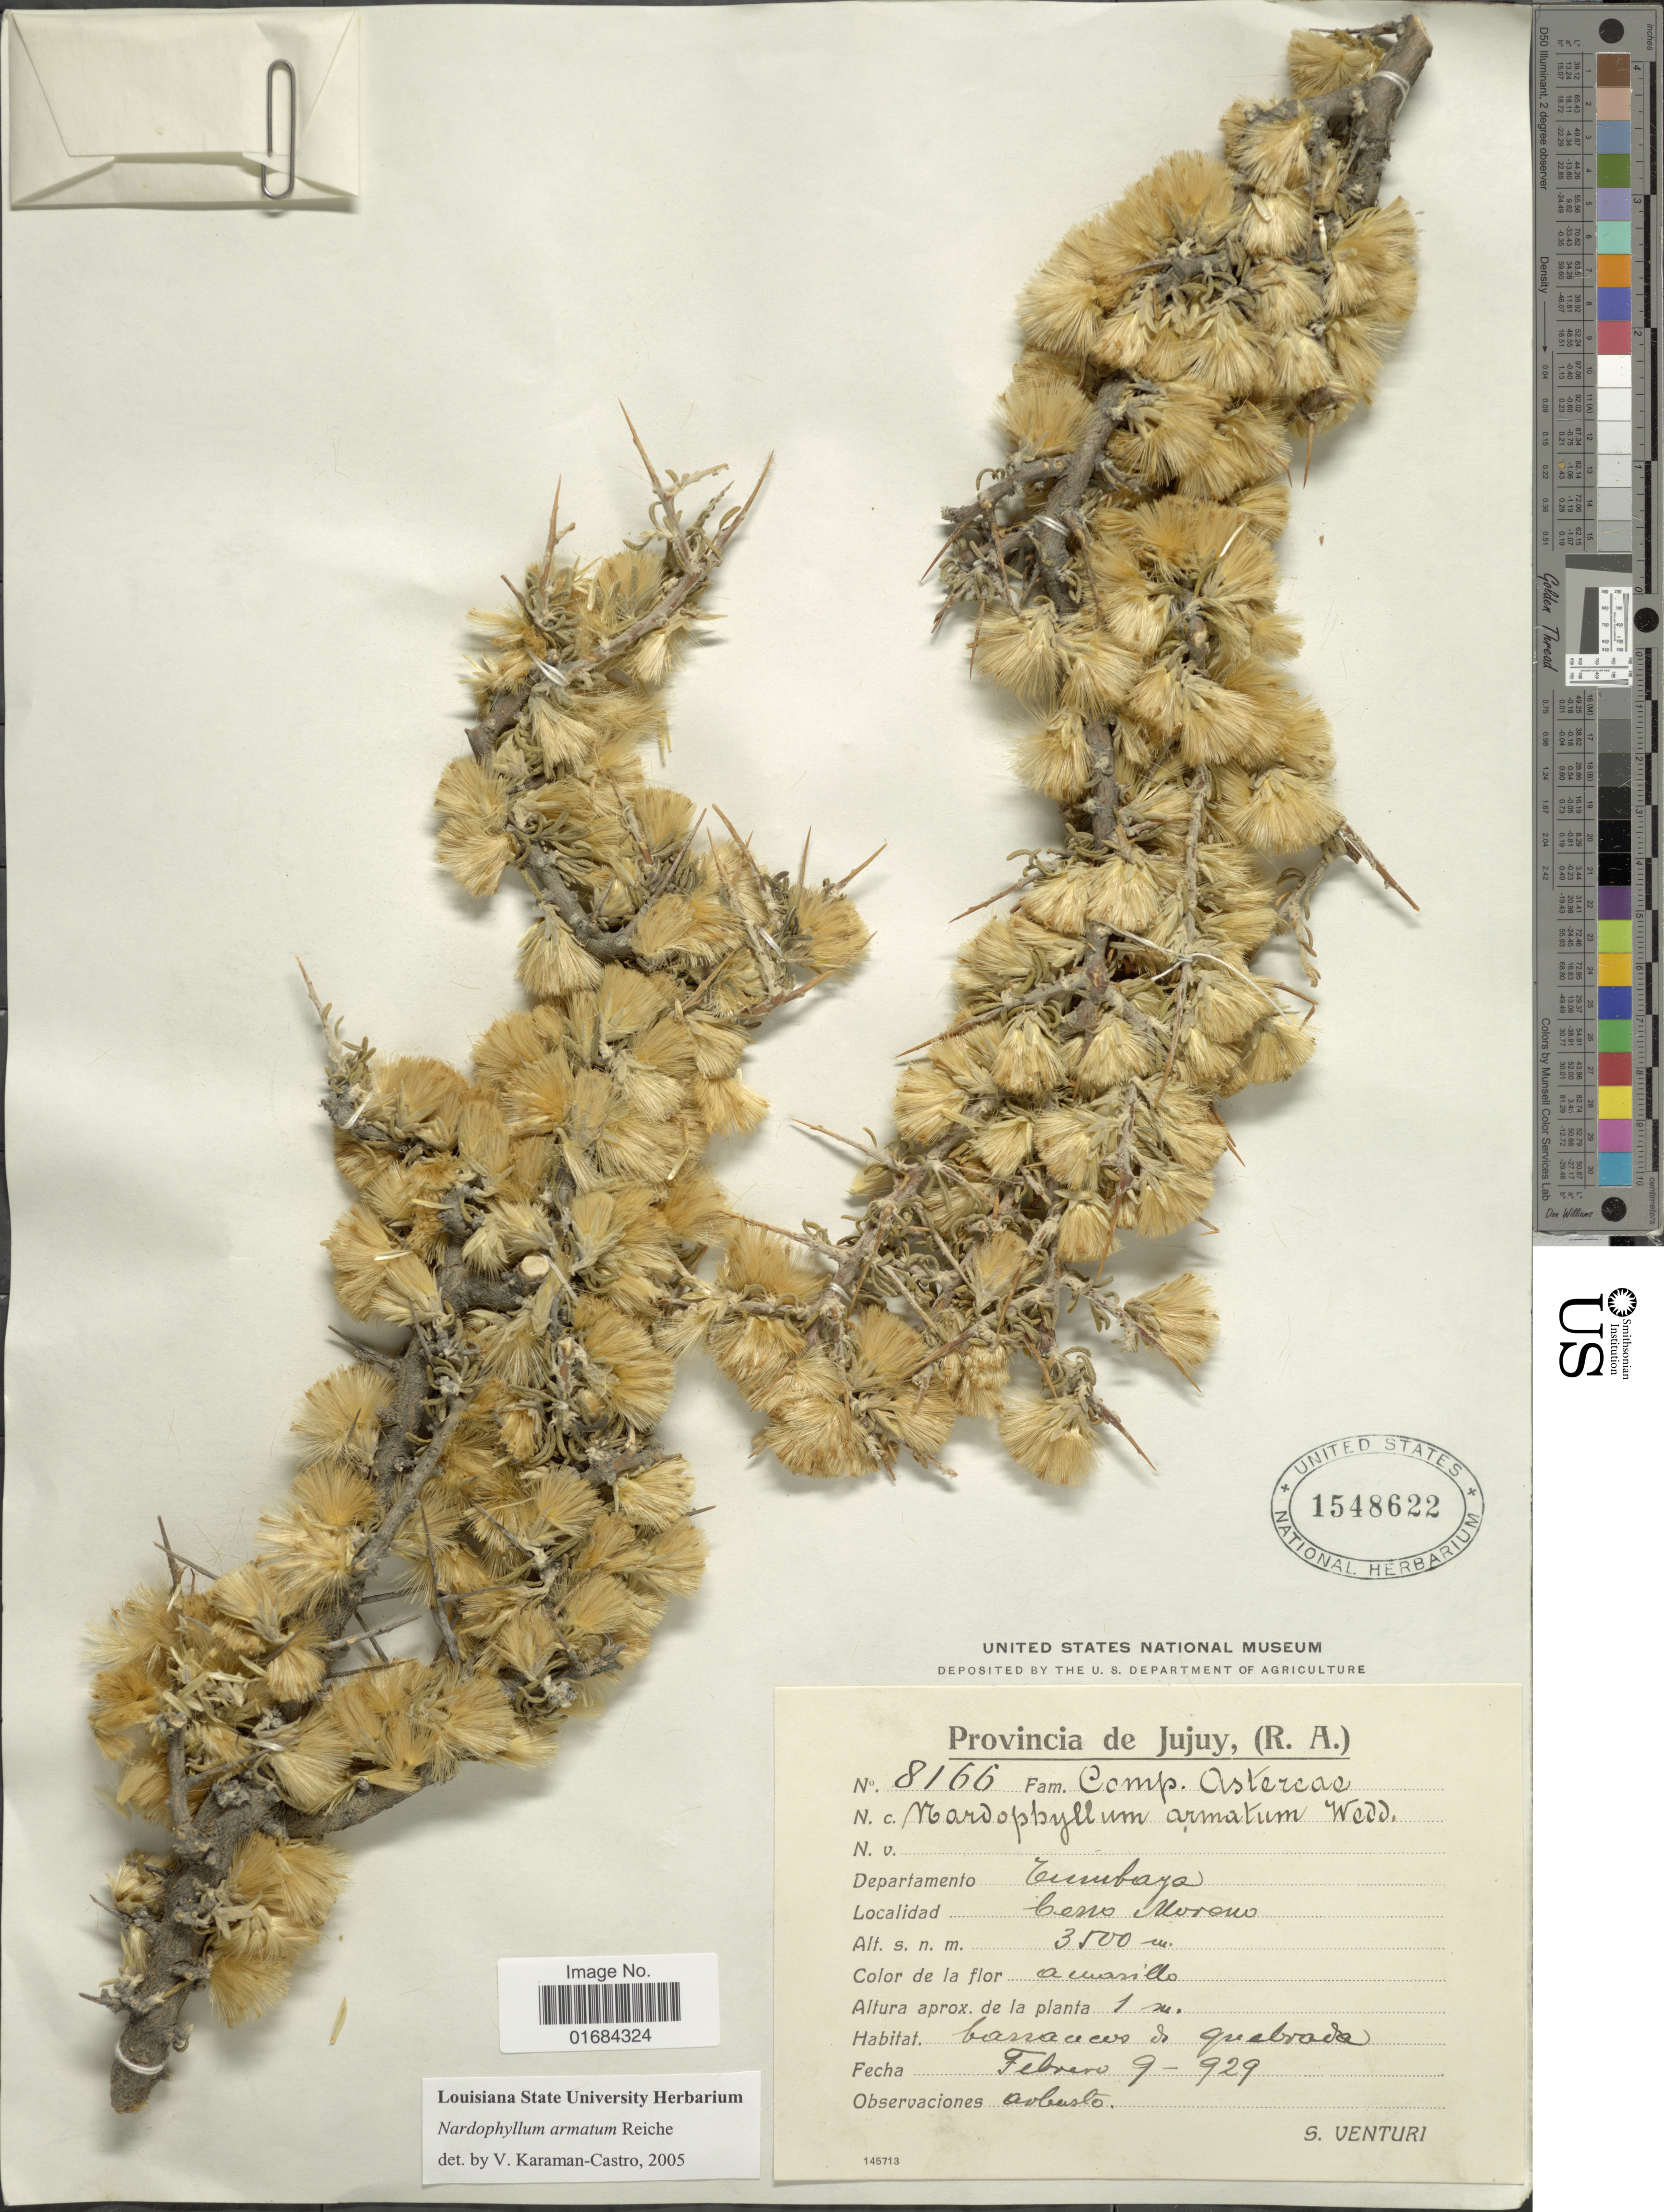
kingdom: Plantae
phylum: Tracheophyta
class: Magnoliopsida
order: Asterales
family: Asteraceae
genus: Ocyroe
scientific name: Ocyroe armata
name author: (Wedd.) Bonif.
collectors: S. Venturi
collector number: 8166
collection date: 1929-02-09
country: Argentina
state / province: Jujuy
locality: Cumbaya, Cerro Norrow.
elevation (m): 3500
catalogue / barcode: US 1548622